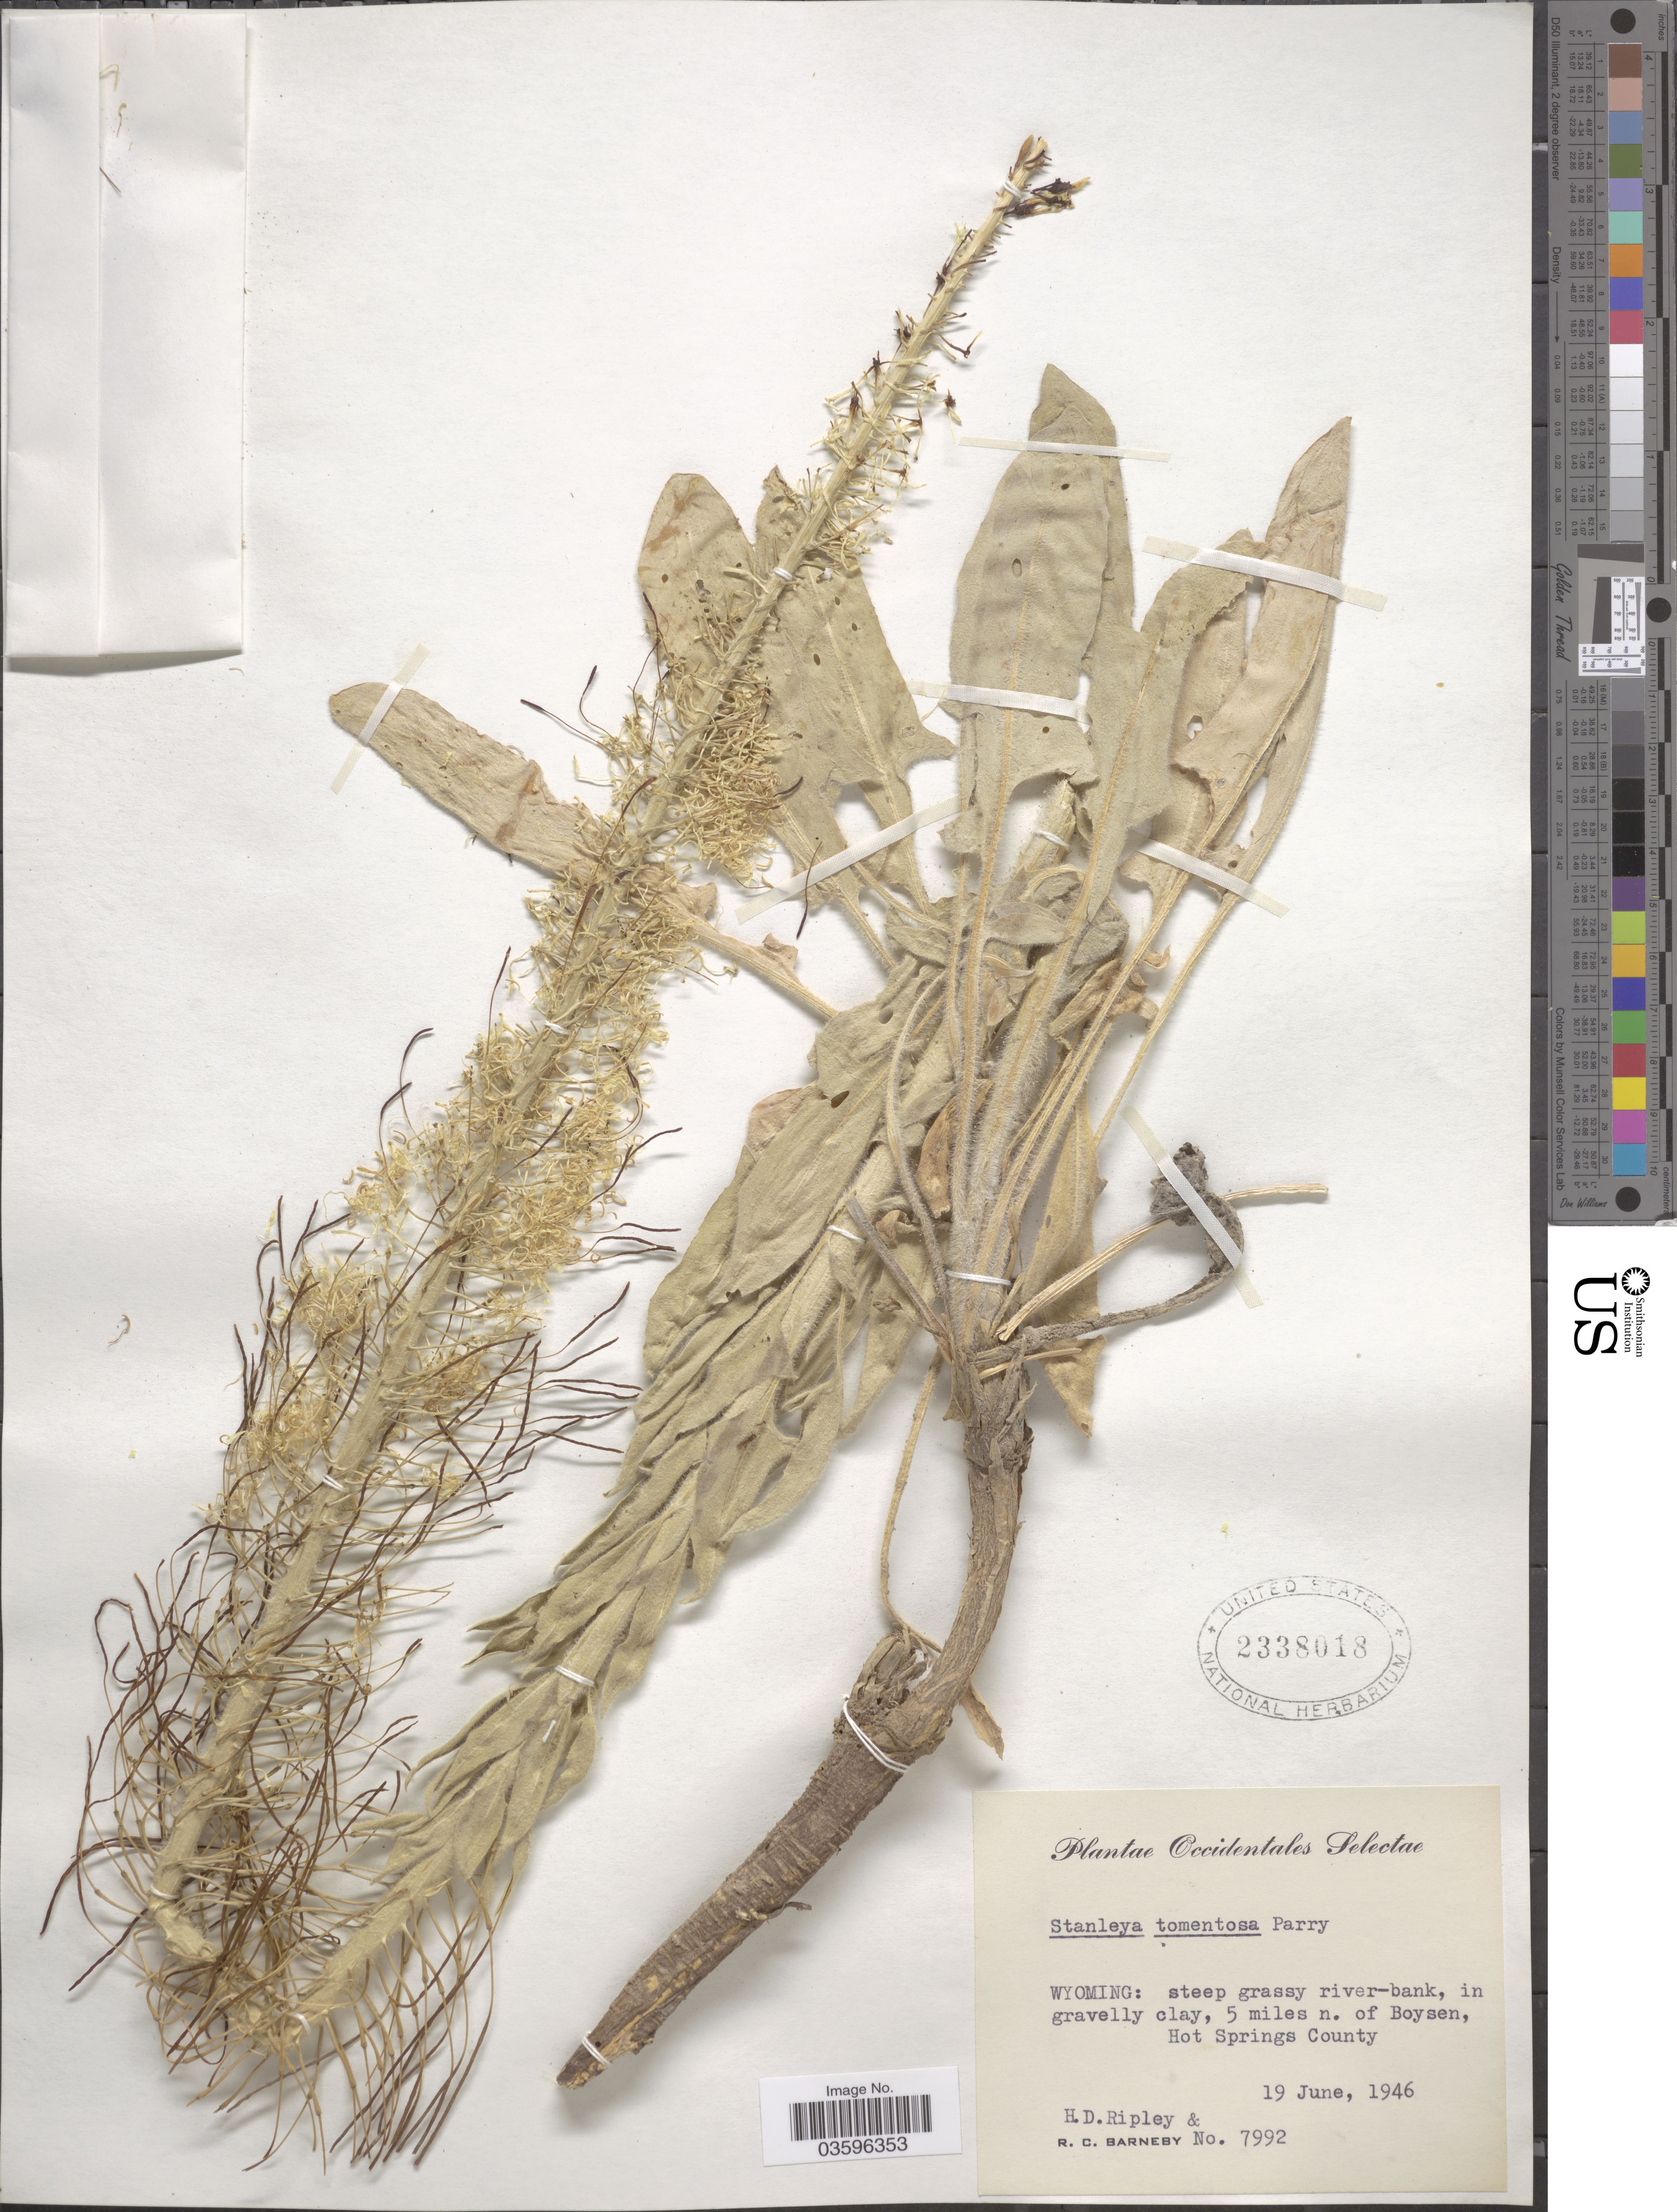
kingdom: Plantae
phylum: Tracheophyta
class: Magnoliopsida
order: Brassicales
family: Brassicaceae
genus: Stanleya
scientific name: Stanleya tomentosa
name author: Parry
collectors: H. Ripley & R. C. Barneby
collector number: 7992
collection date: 1946-06-19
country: United States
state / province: Wyoming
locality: Occidentales. 5 miles n. of Boysen, Hot Springs County.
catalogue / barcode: US 2338018